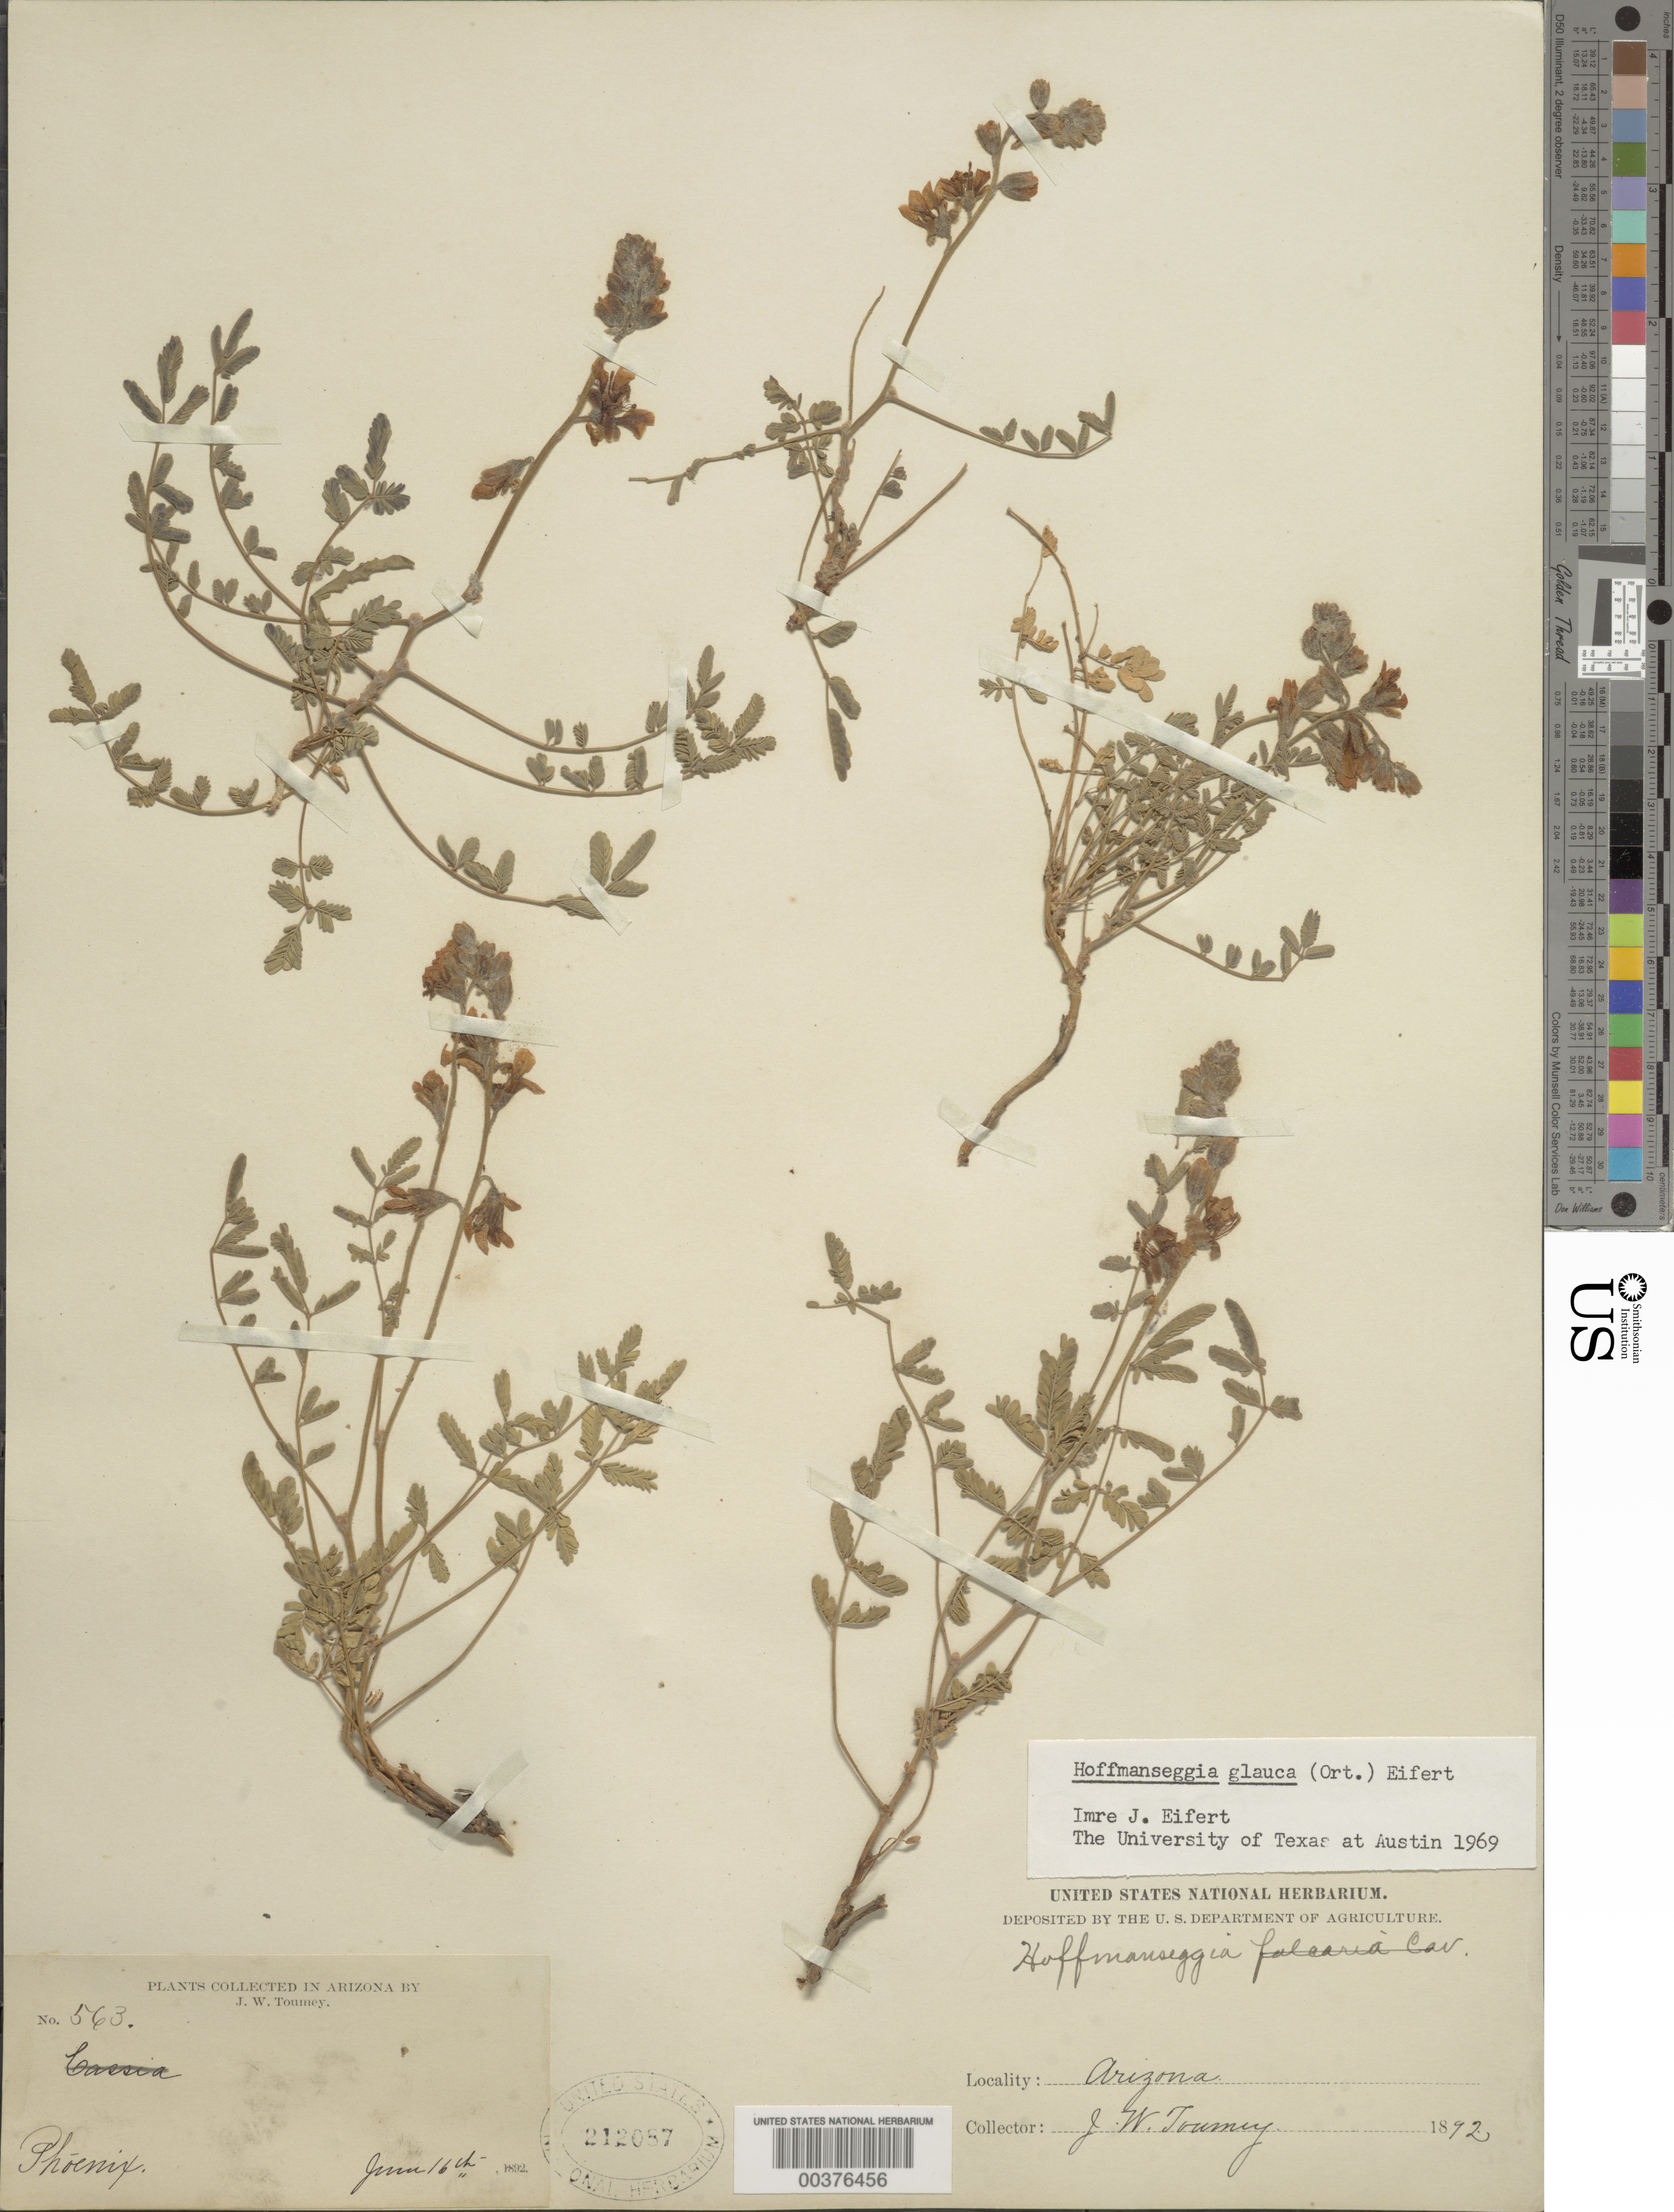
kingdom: Plantae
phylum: Tracheophyta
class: Magnoliopsida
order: Fabales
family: Fabaceae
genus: Hoffmannseggia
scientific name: Hoffmannseggia glauca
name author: (Ortega) Eifert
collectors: J. W. Toumey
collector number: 563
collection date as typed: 16 Jun 1892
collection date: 1892-06-16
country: United States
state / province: Arizona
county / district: Maricopa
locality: Phoenix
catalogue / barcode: US 212087